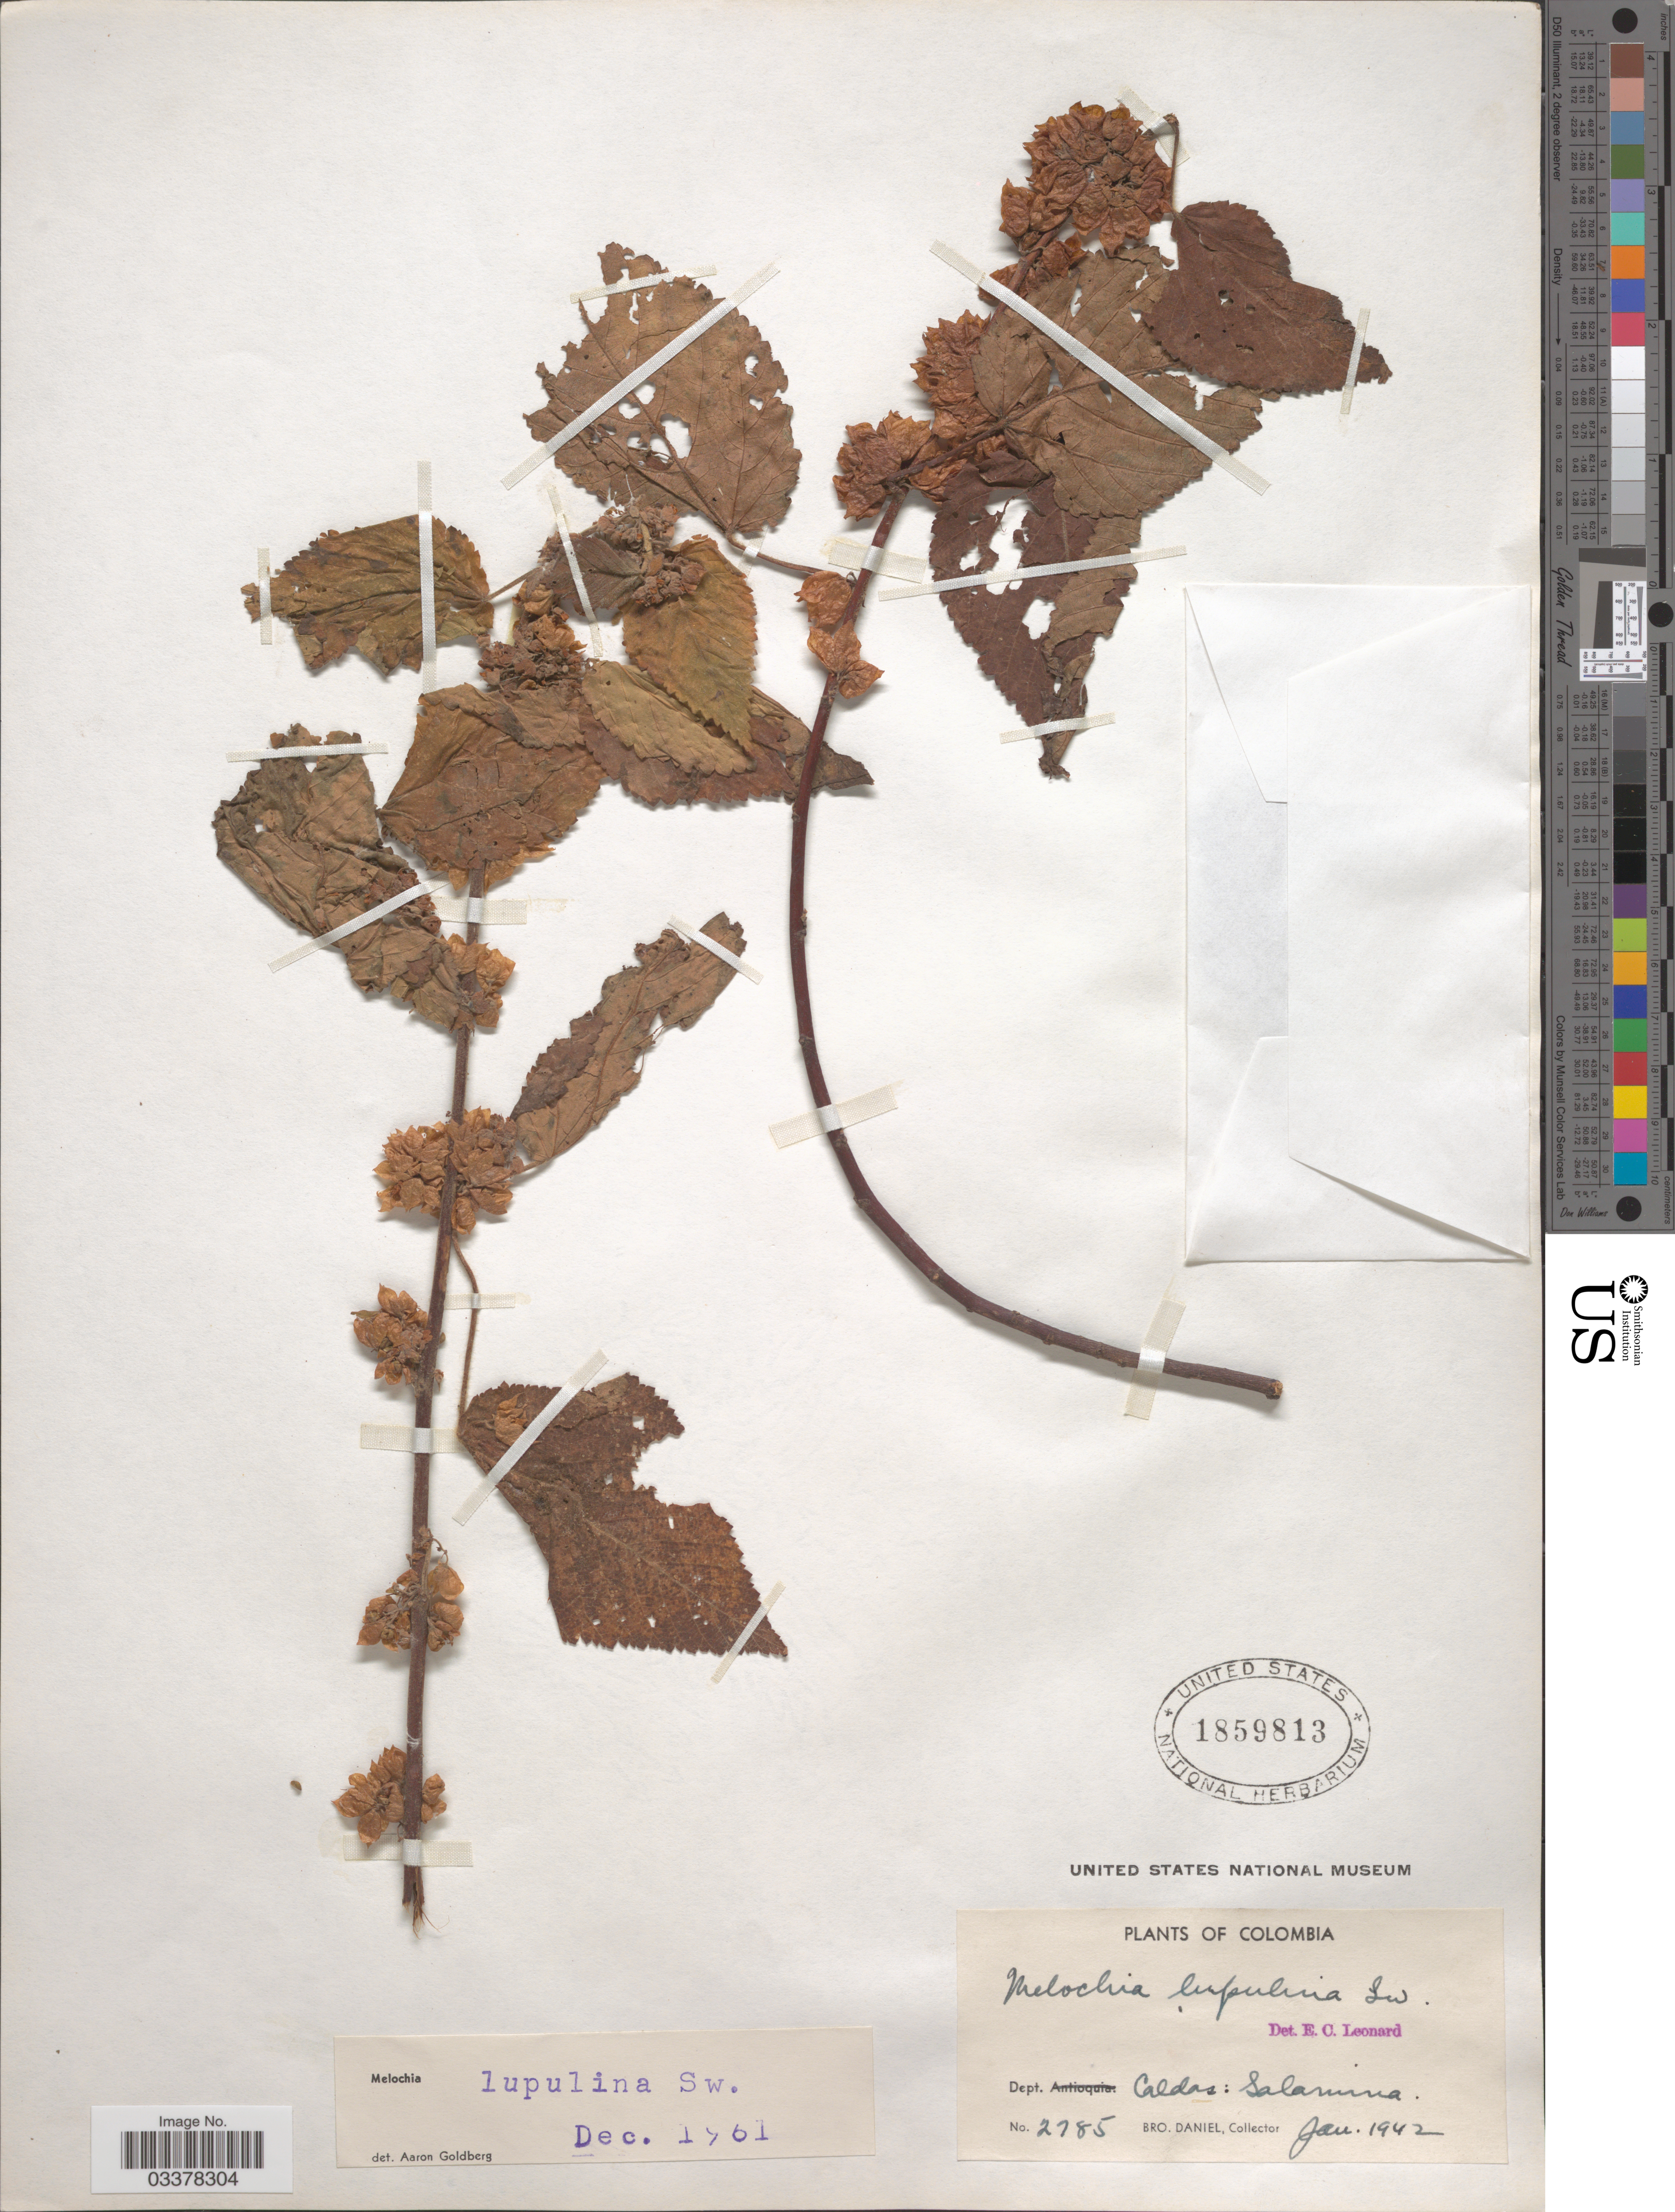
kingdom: Plantae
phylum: Tracheophyta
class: Magnoliopsida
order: Malvales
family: Malvaceae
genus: Melochia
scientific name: Melochia lupulina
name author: Sw.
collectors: Bro. Daniel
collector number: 2785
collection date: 1942-01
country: Colombia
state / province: Caldas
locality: Dept. Caldas: Salamina.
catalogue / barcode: US 1859813